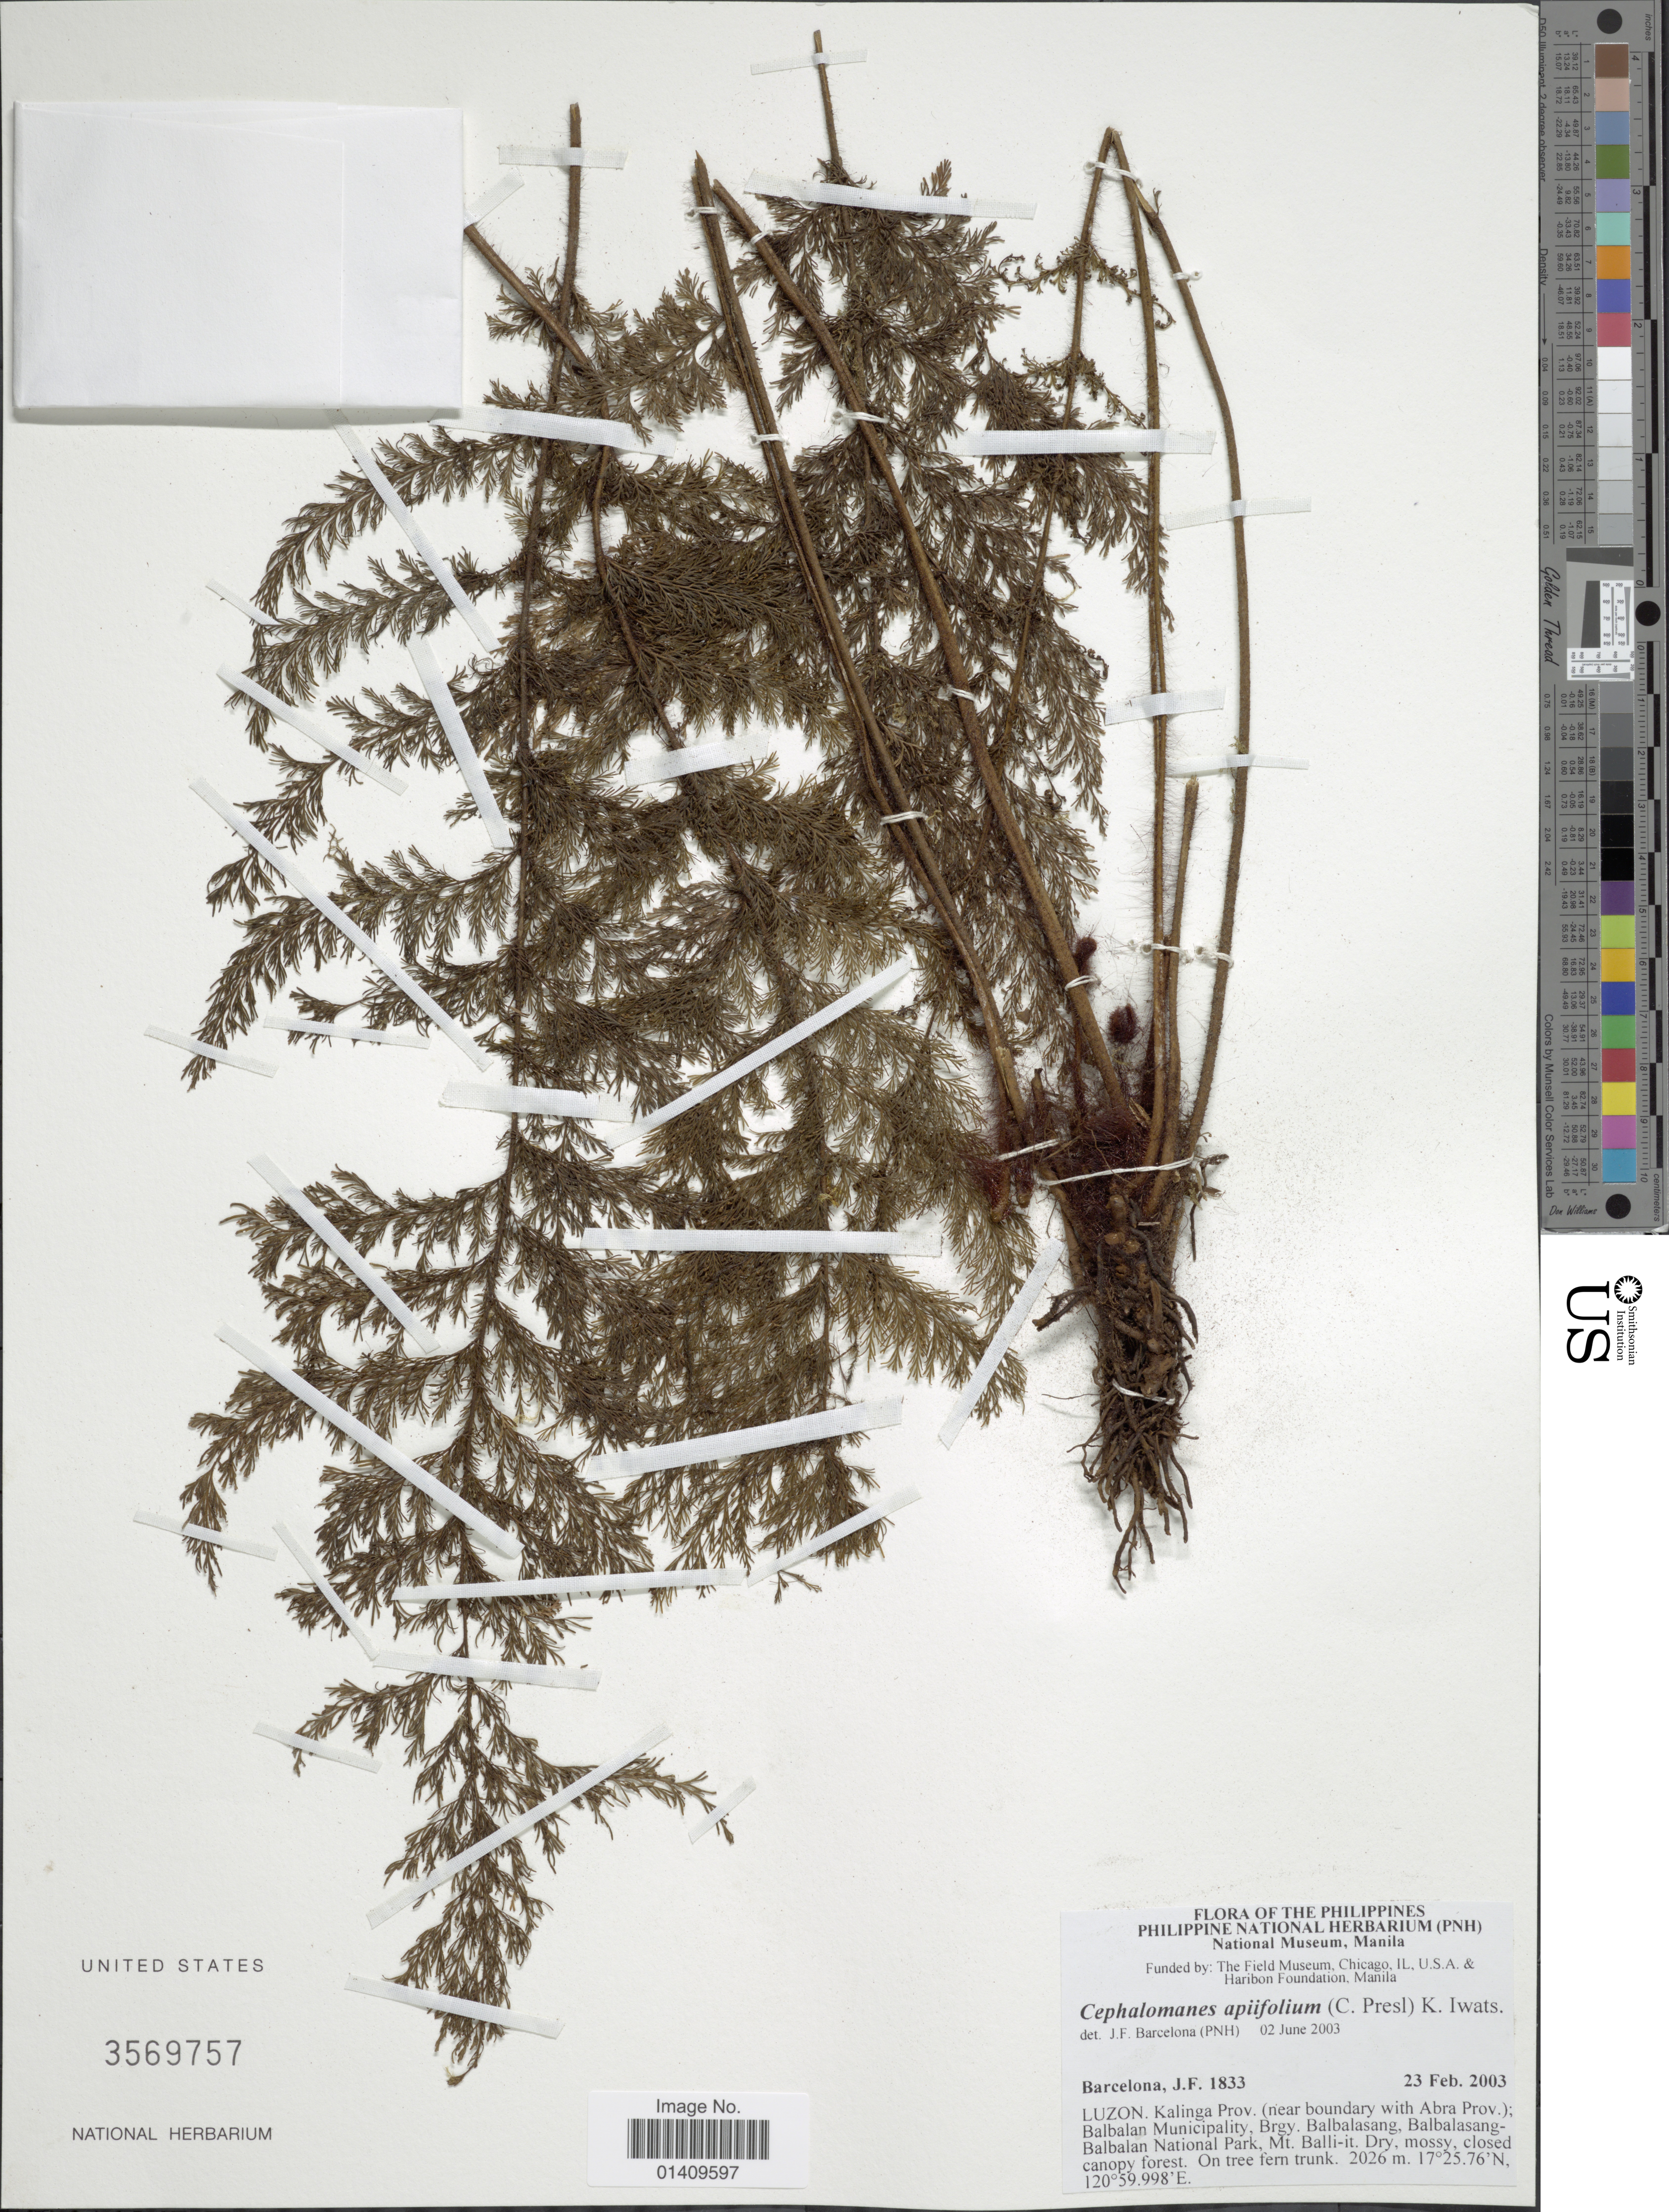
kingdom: Plantae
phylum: Tracheophyta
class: Polypodiopsida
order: Hymenophyllales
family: Hymenophyllaceae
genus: Callistopteris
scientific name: Callistopteris apiifolia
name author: (C. Presl) Copel.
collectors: J. F. Barcelona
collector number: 1833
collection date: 2003-02-23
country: Philippines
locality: Luzon kalinga prov. near boundary with Abra prov Balbalan municipality brgy. Balbasang, Balbalasang-Balbalan national park, Mt. Balli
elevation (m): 2026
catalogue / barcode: US 3569757